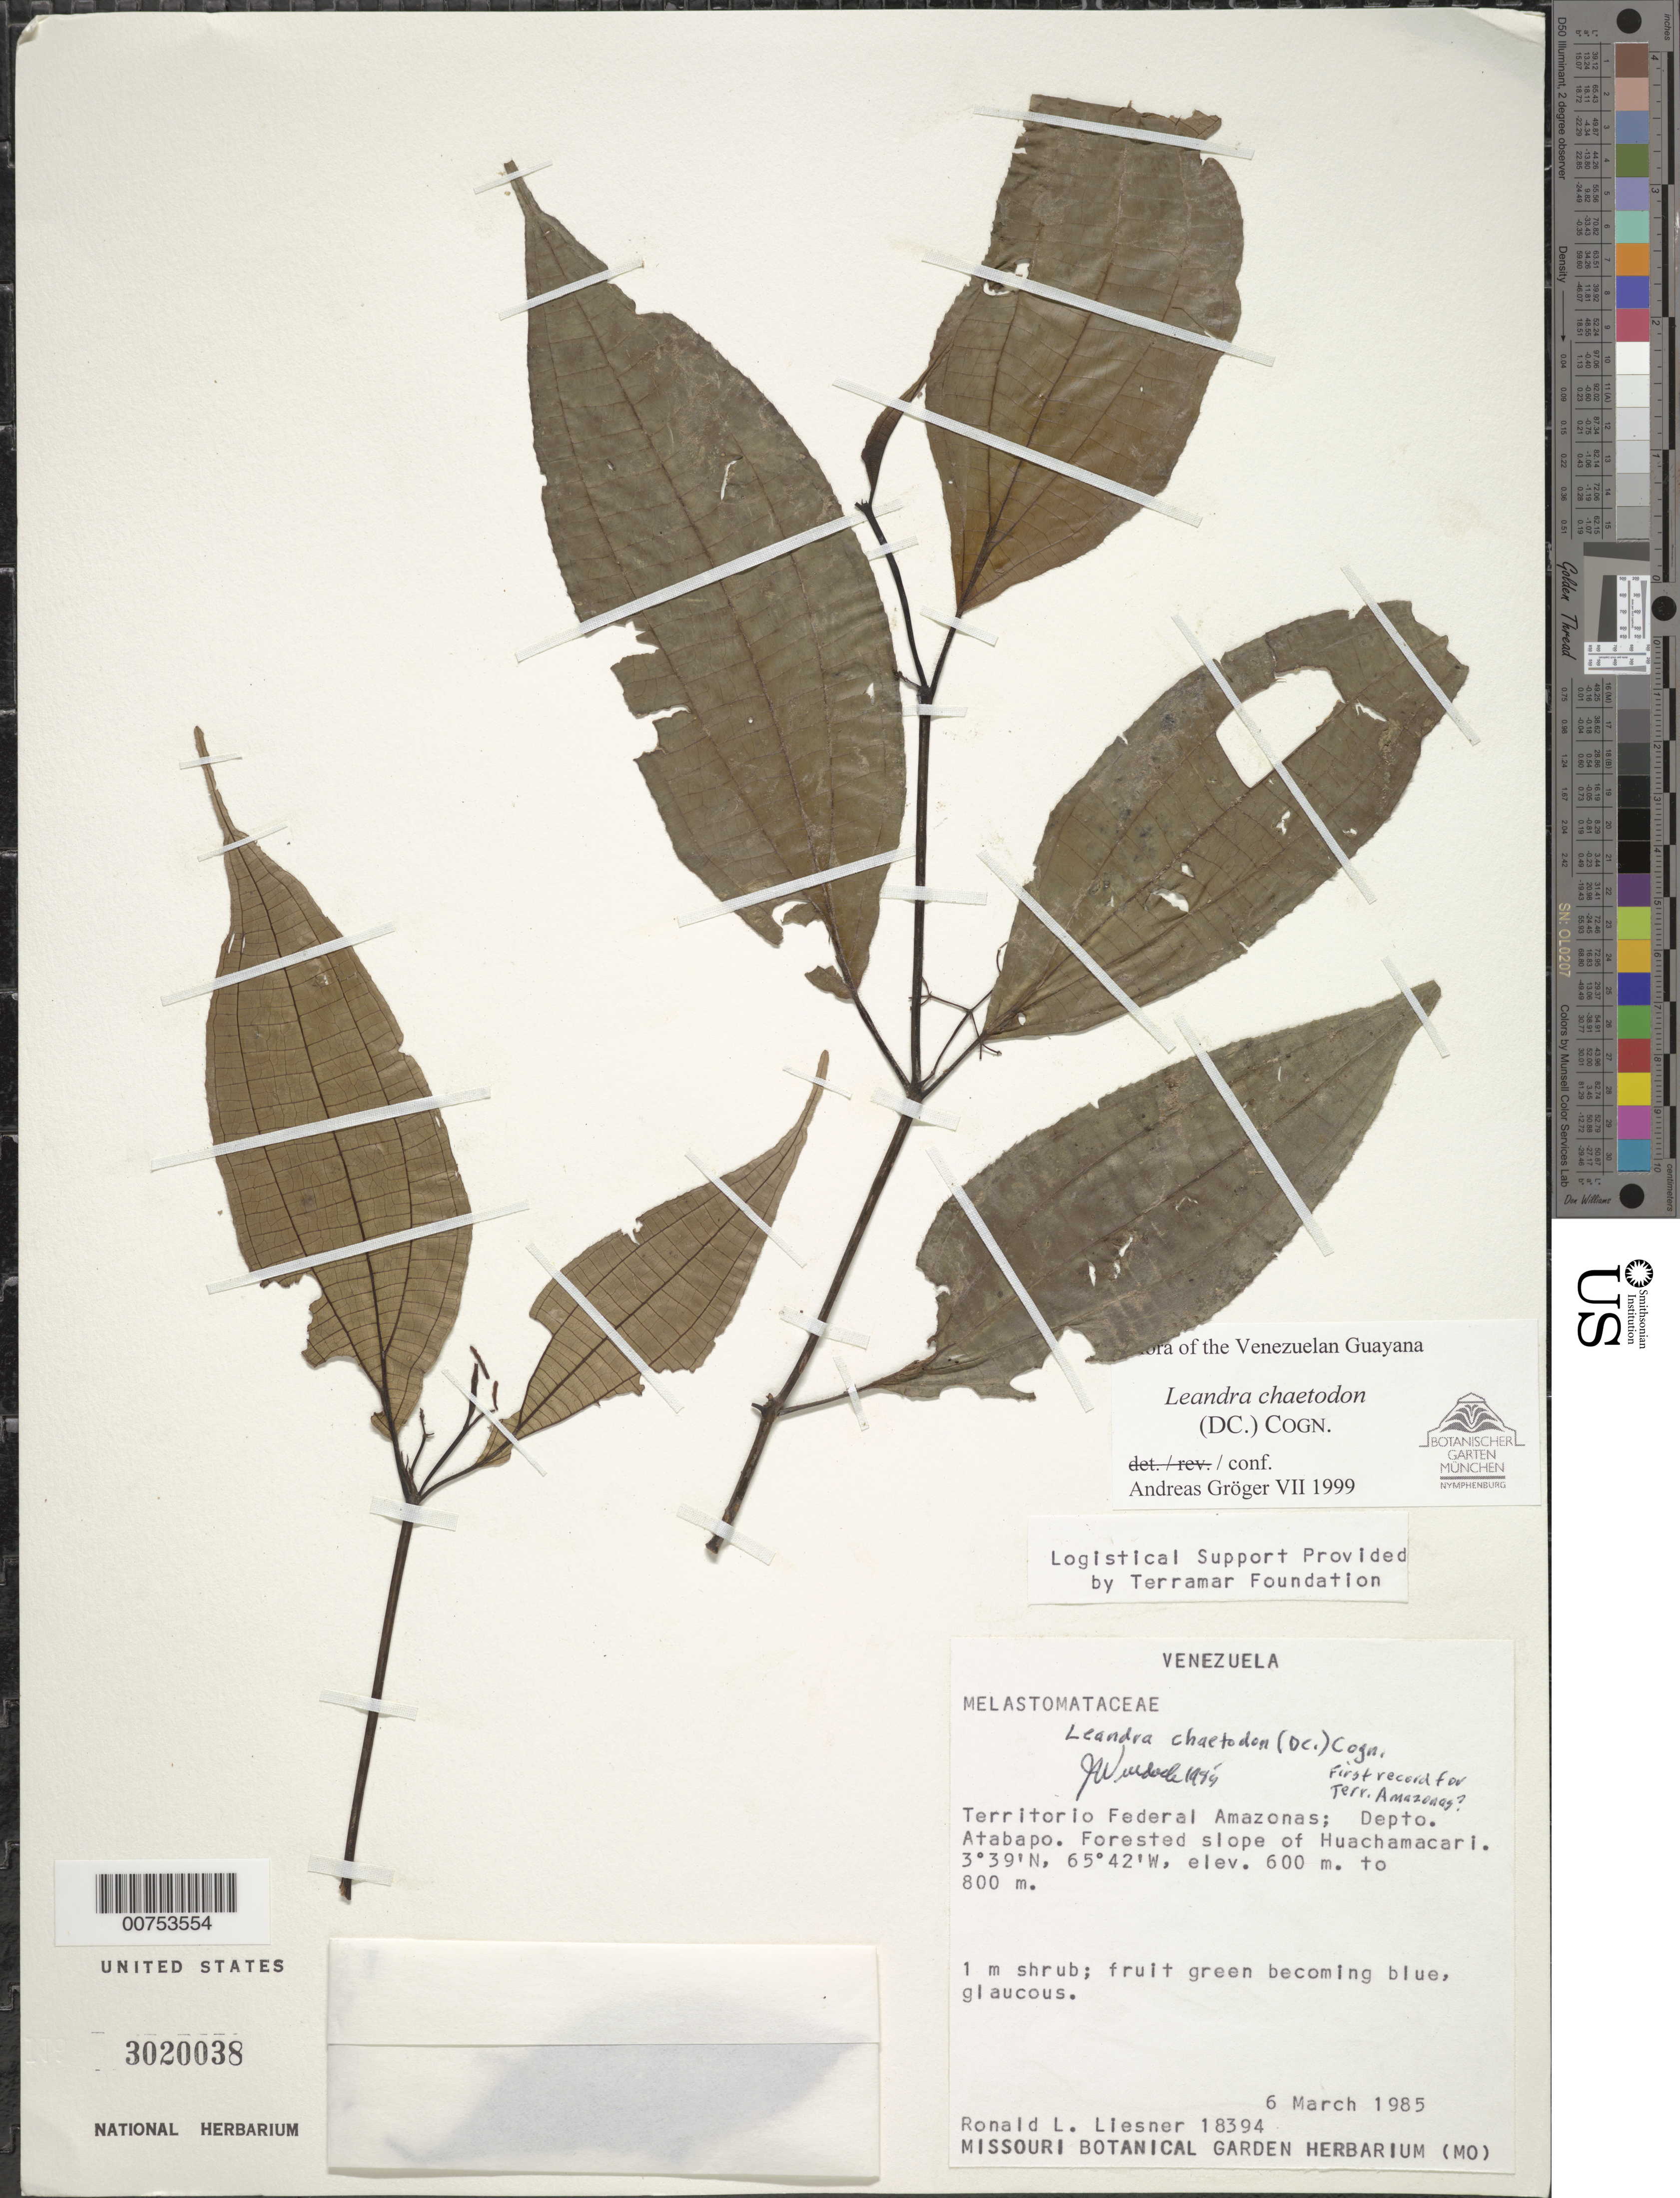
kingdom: Plantae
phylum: Tracheophyta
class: Magnoliopsida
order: Myrtales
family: Melastomataceae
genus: Leandra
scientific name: Leandra chaetodon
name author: (DC.) Cogn.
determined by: Gröger, A.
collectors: R. L. Liesner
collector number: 18394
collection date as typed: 6-Mar-85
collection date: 1985-03-06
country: Venezuela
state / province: Amazonas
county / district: Atabapo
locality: Huachamacari slopes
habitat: Forested slope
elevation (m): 600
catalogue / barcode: US 3020038